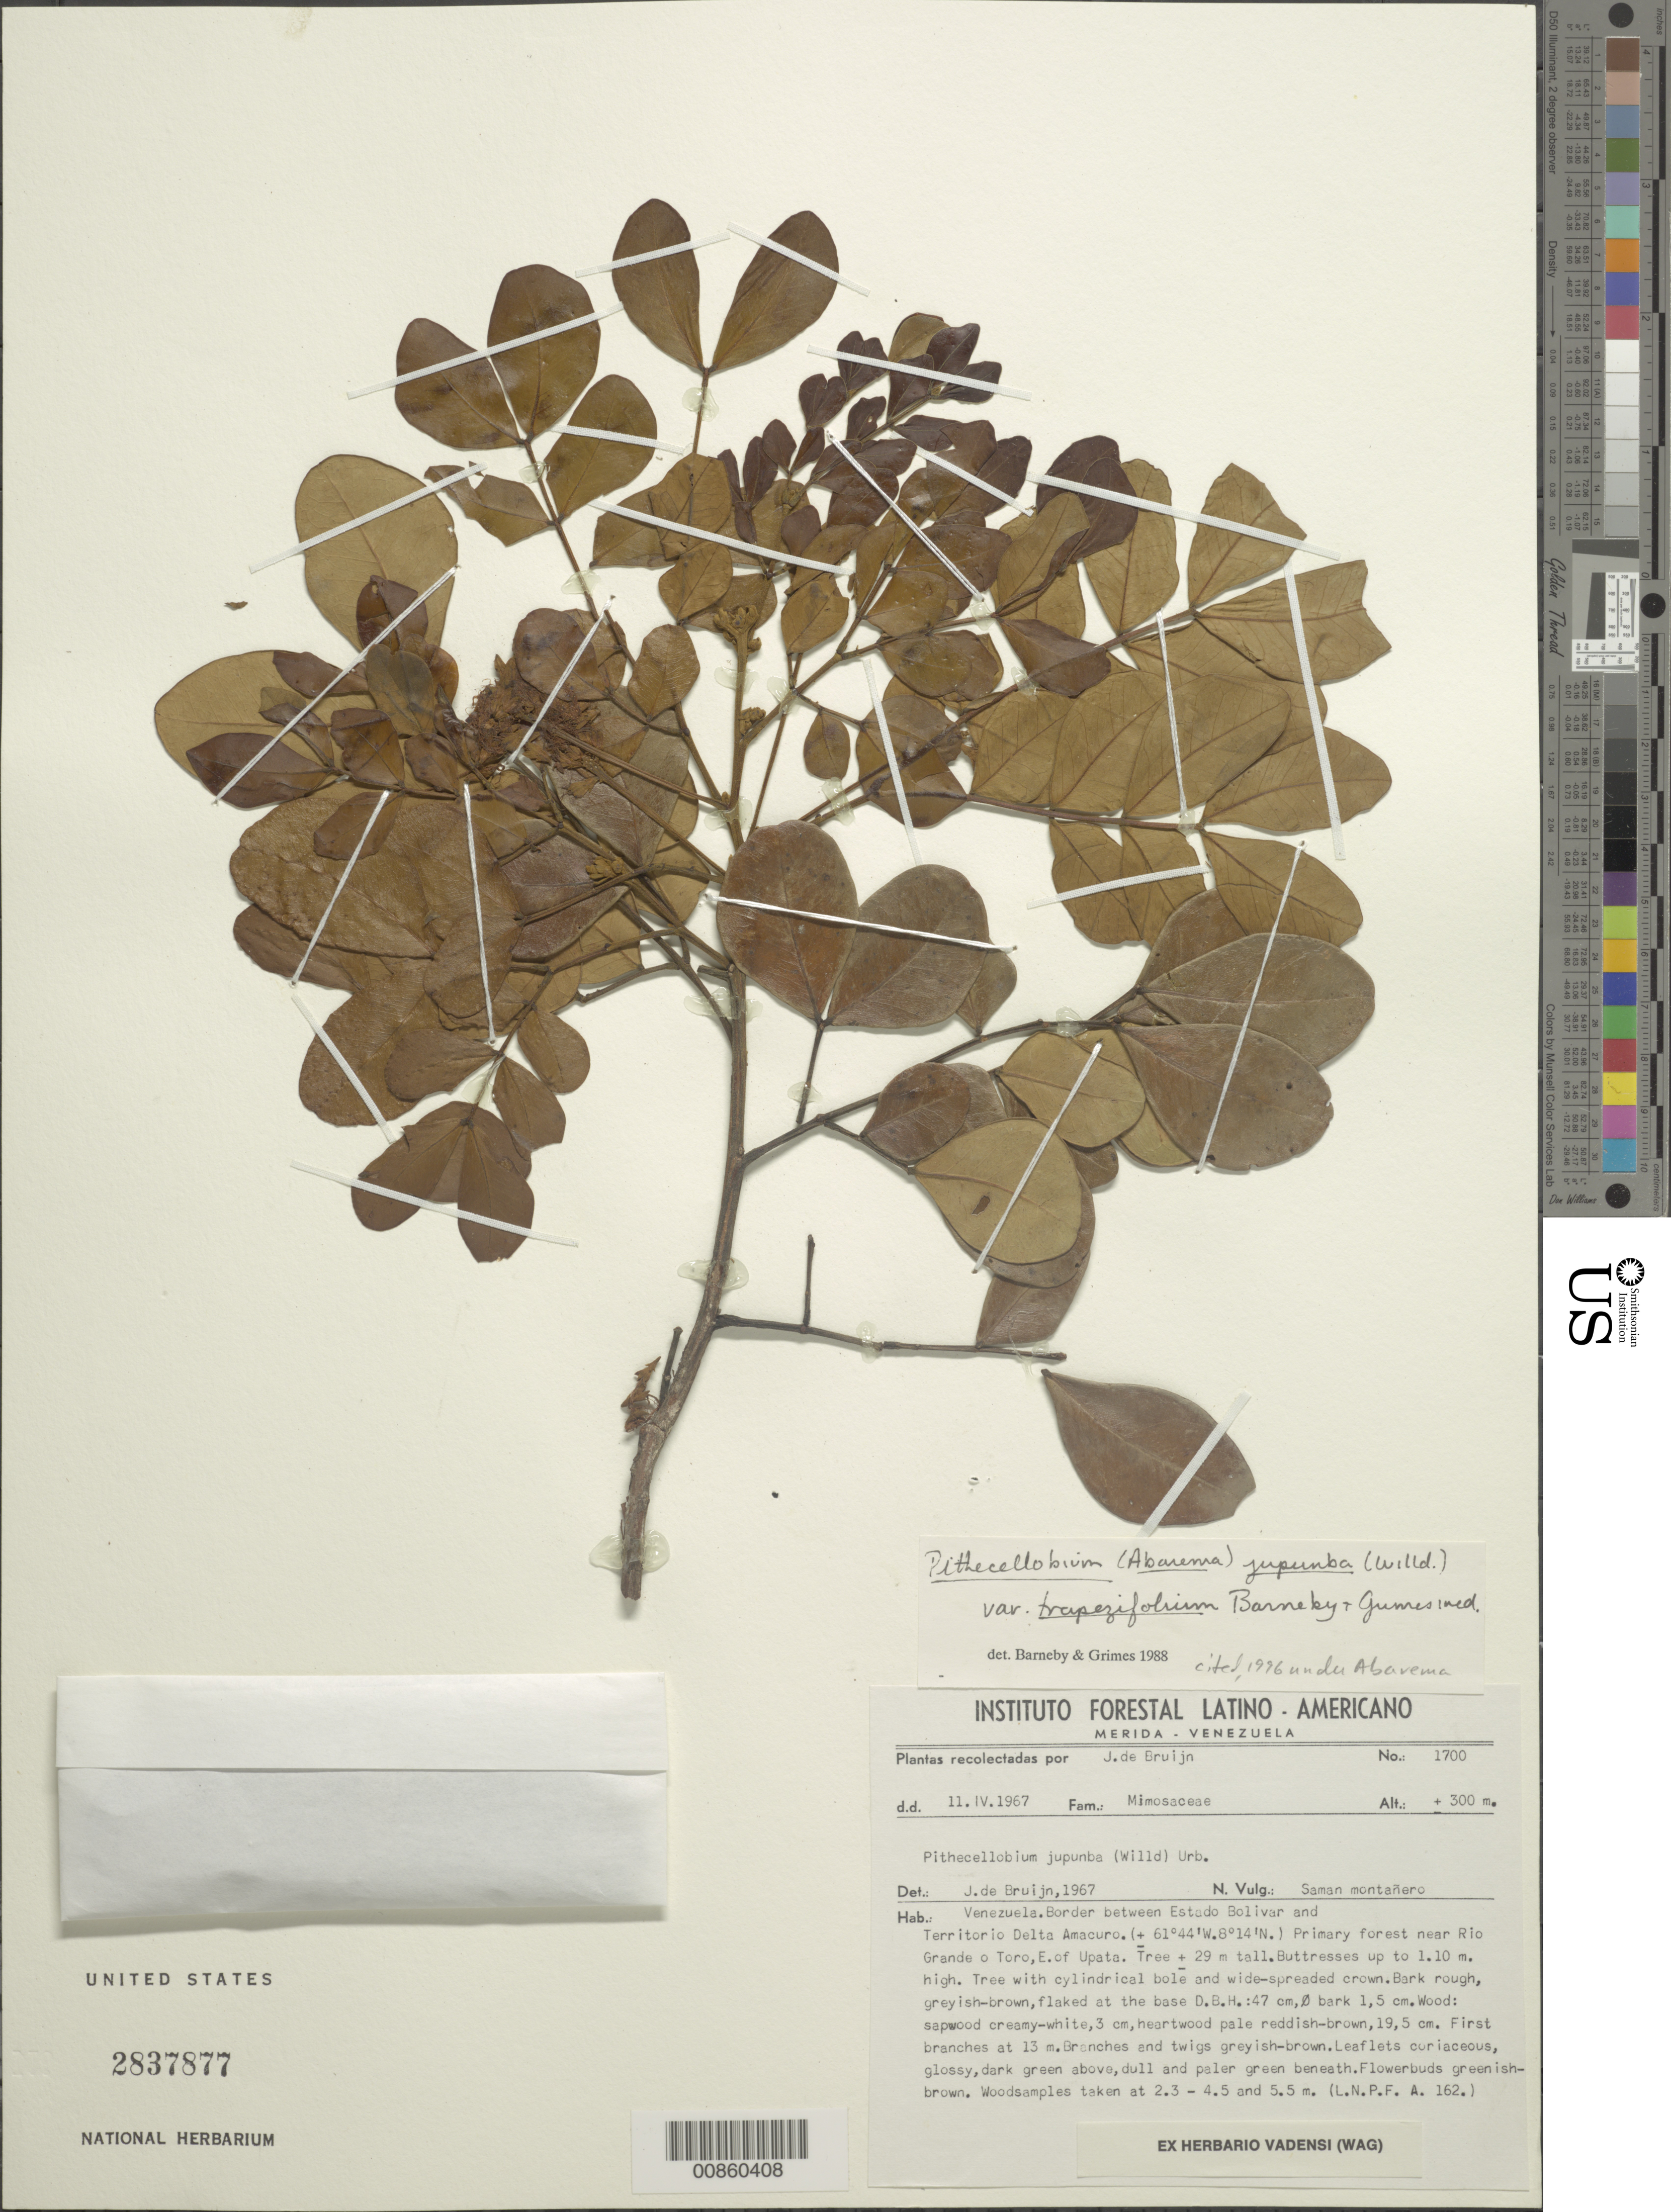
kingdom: Plantae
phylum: Tracheophyta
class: Magnoliopsida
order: Fabales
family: Fabaceae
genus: Jupunba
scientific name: Jupunba trapezifolia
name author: (Vahl) Moldenke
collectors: J. Bruijn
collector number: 1700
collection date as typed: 11-Apr-67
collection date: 1967-04-11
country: Venezuela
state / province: Bolívar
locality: Estado Bolívar and Territorío Delta Amacuro border, near Río Grande o Toro, E of Upata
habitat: Primary forest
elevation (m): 300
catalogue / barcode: US 2837877